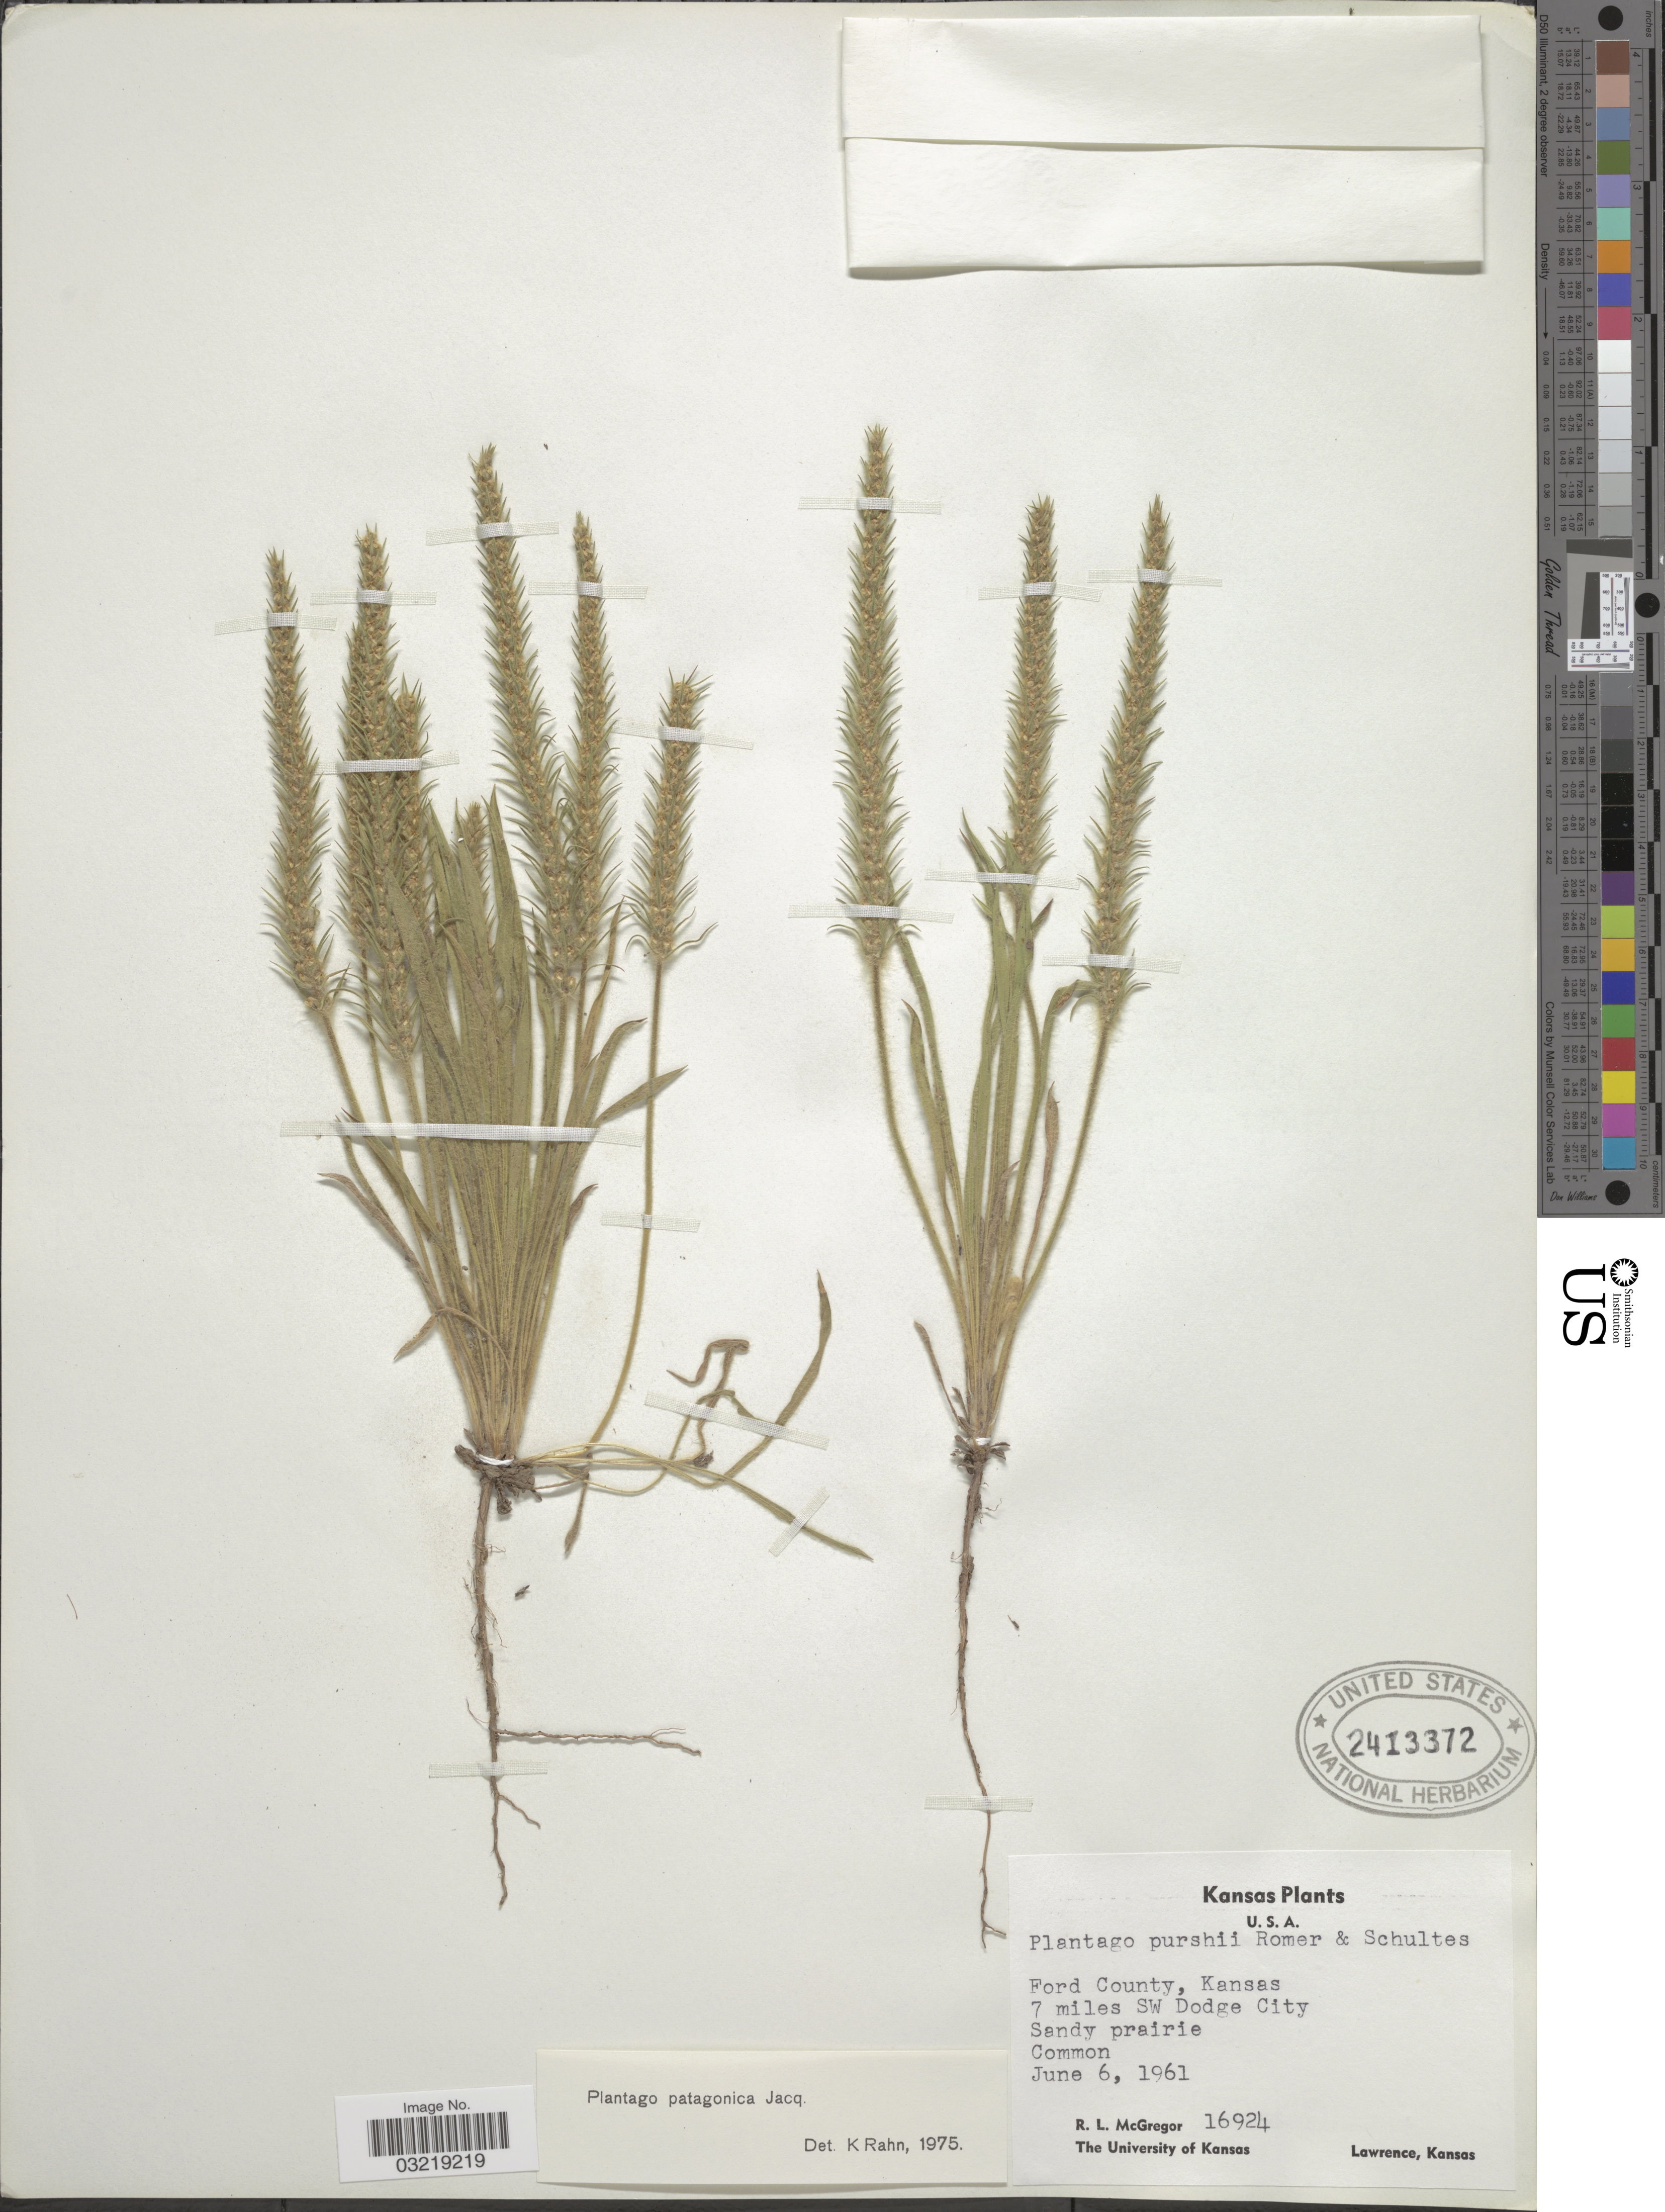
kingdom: Plantae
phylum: Tracheophyta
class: Magnoliopsida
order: Lamiales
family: Plantaginaceae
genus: Plantago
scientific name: Plantago patagonica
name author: Jacq.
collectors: R. McGregor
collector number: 16924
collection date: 1961-06-06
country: United States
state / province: Kansas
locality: Ford County. 7 miles SW Dodge City.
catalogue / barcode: US 2413372